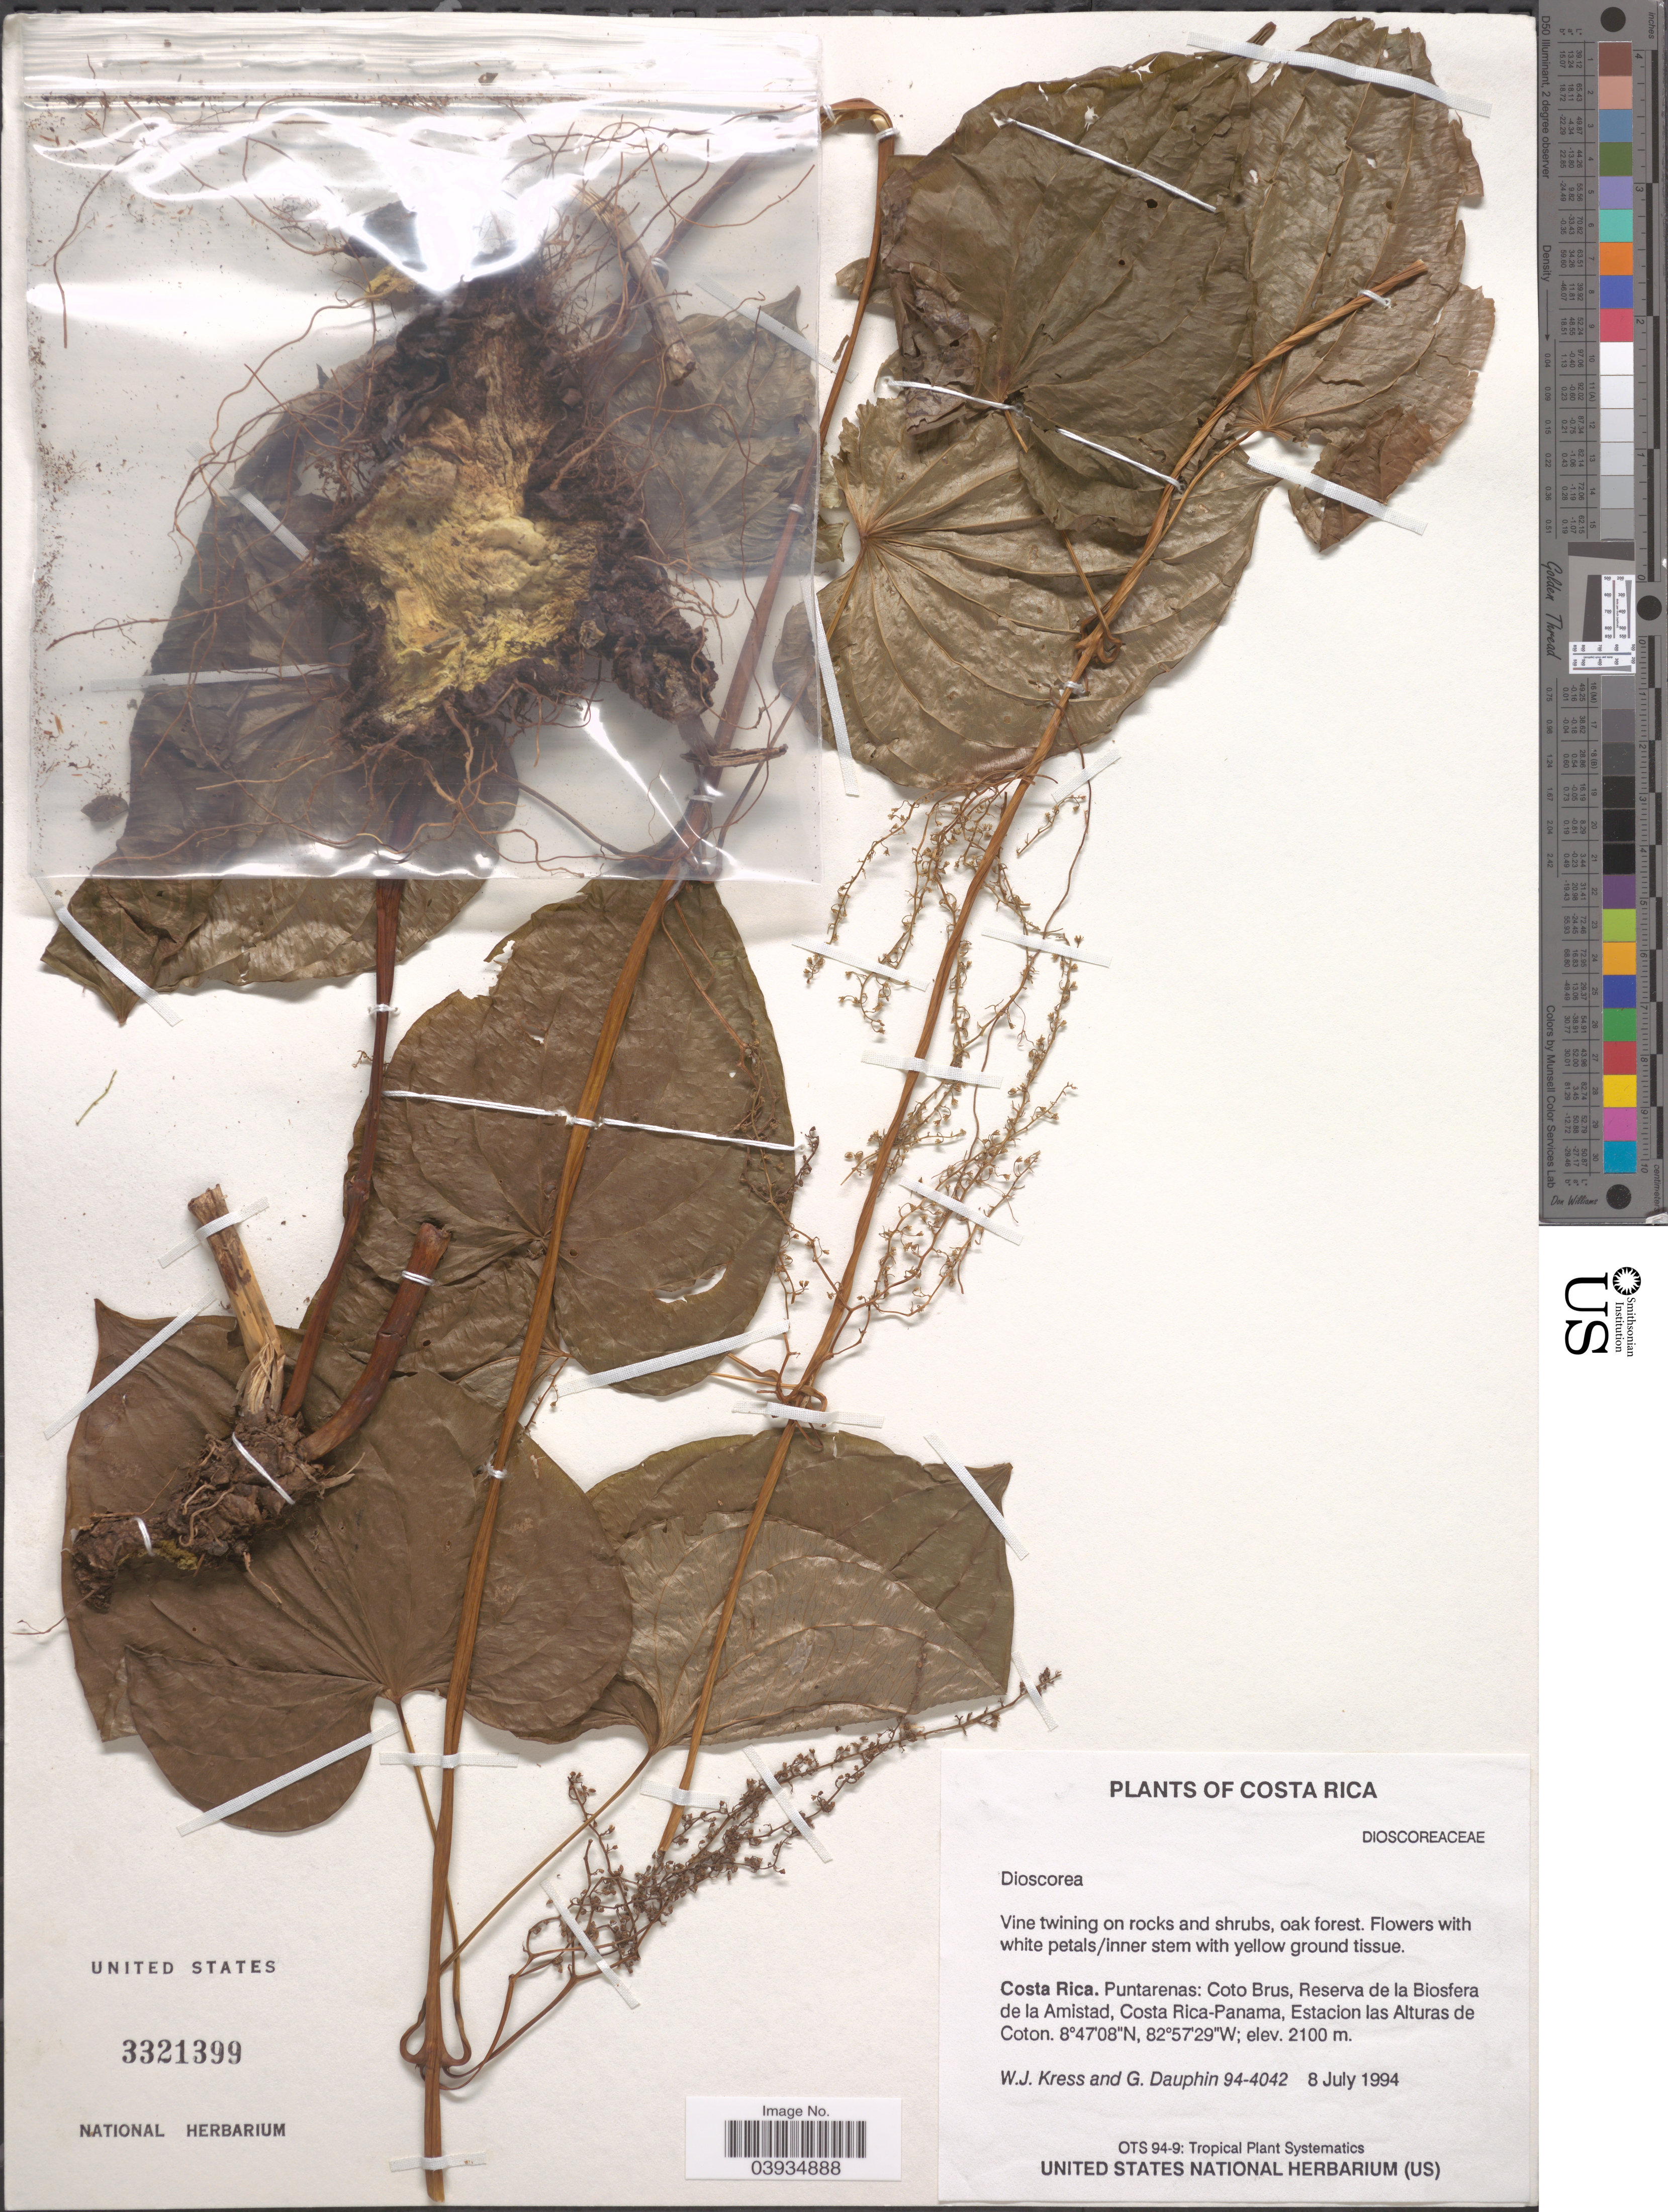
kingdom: Plantae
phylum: Tracheophyta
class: Liliopsida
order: Dioscoreales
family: Dioscoreaceae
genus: Dioscorea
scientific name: Dioscorea sp.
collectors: W. J. Kress & G. Dauphin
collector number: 94-4042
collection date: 1994-07-08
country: Costa Rica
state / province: Puntarenas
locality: Coto Brus, Reserva de la Biosfera de la Amistad, Costa Rica-Panama, Estacion las Alturas de Coton.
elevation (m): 2100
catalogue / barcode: US 3321399